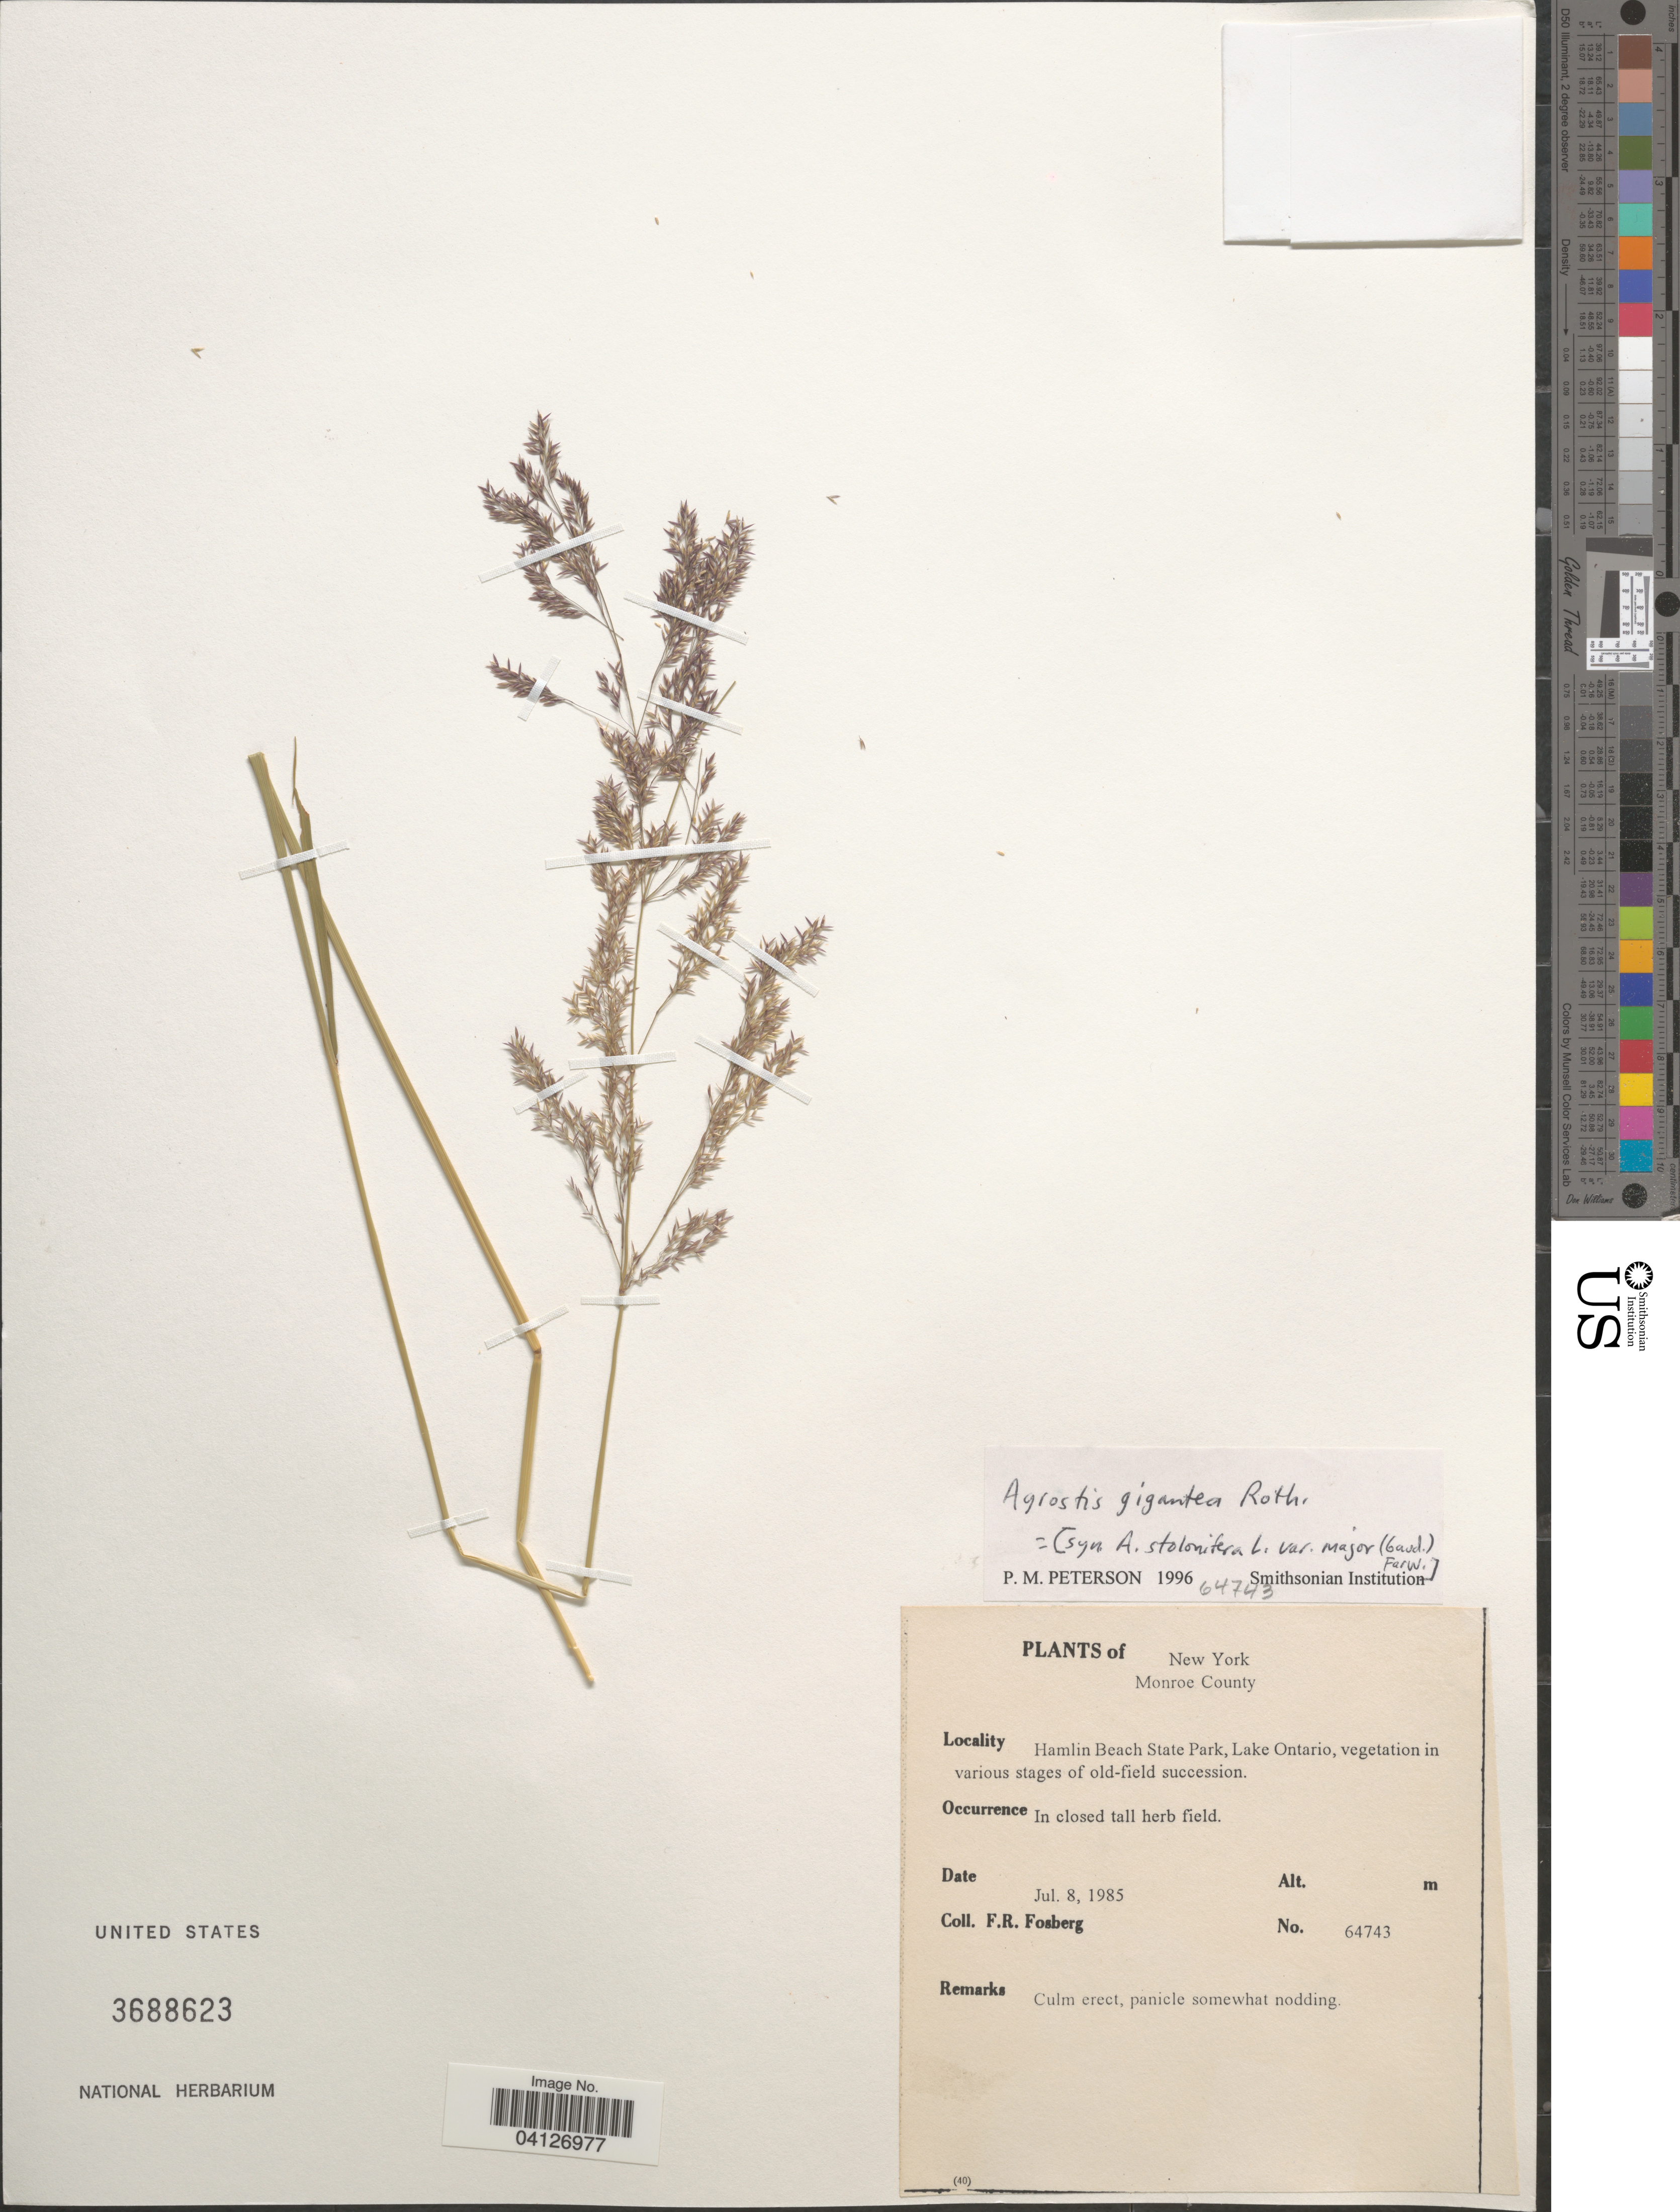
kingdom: Plantae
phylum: Tracheophyta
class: Liliopsida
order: Poales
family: Poaceae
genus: Agrostis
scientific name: Agrostis gigantea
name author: Roth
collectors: F. R. Fosberg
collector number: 64743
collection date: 1985-07-08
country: United States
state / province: New York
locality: Monroe County. Hamlin Beach State Park, Lake Ontario.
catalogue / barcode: US 3688623